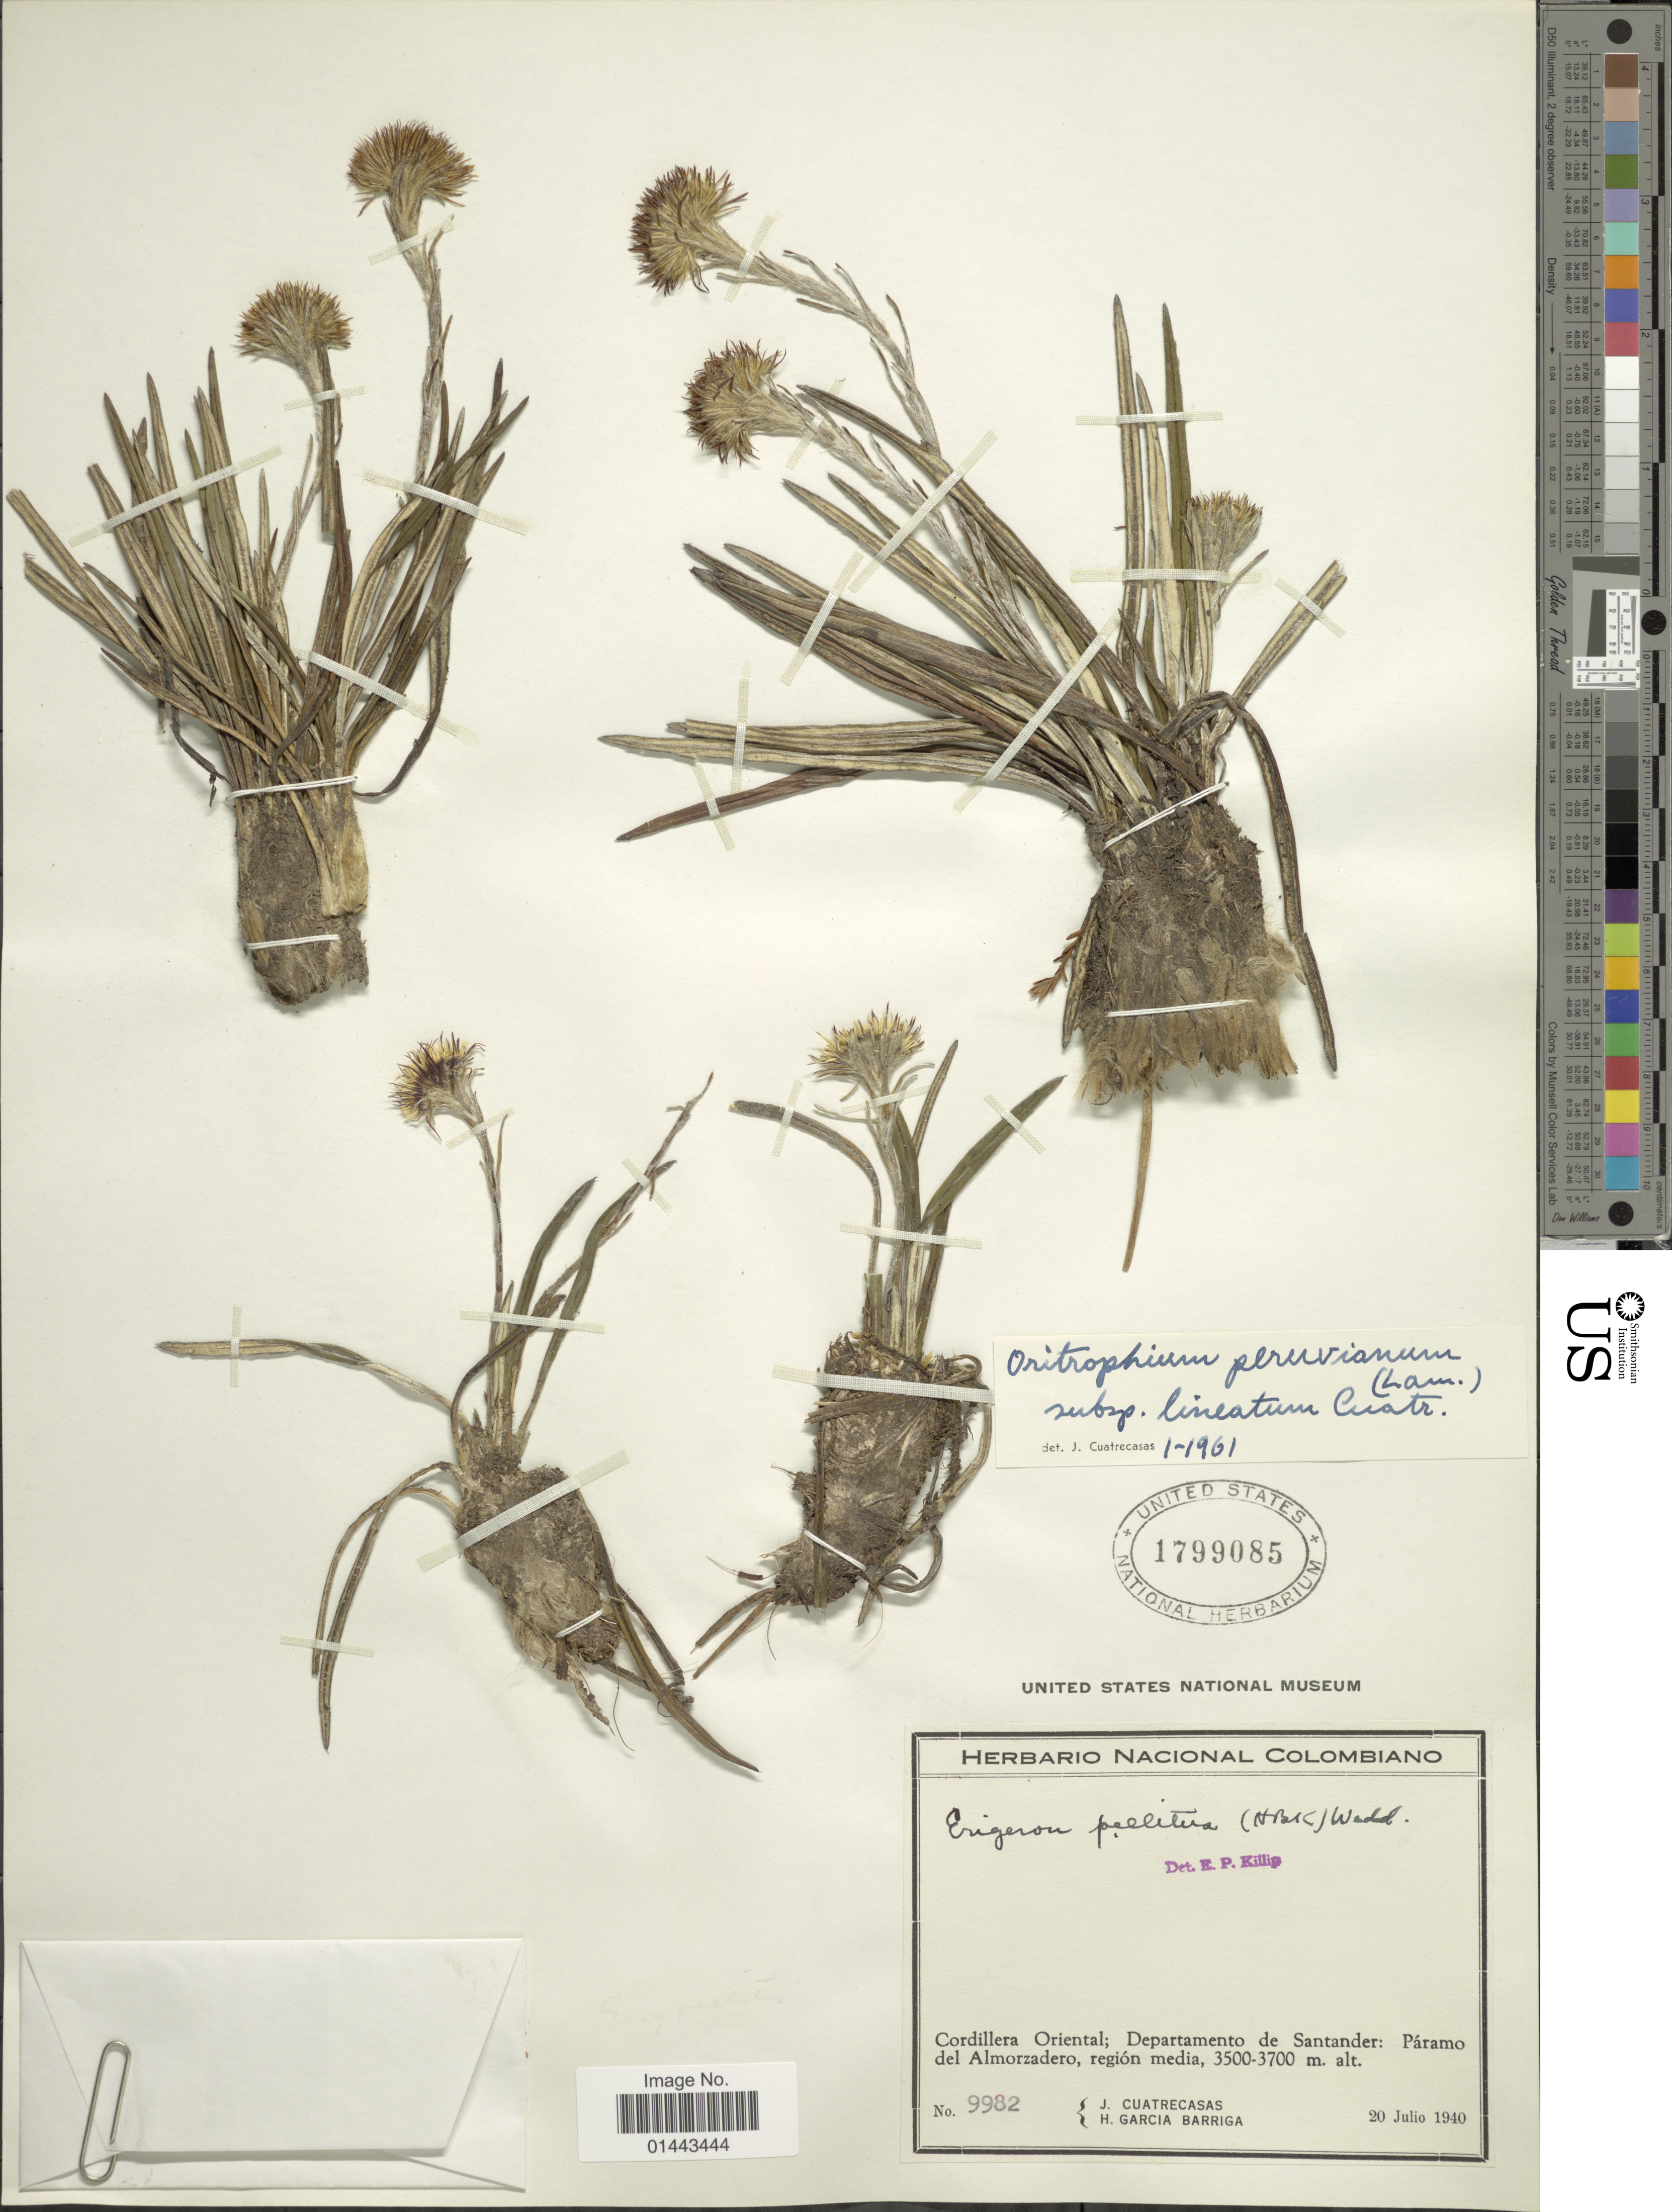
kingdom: Plantae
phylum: Tracheophyta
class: Magnoliopsida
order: Asterales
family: Asteraceae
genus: Oritrophium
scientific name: Oritrophium peruvianum subsp. lineatum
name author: (Cuatrec.) Cuatrec.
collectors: J. Cuatrecasas & H. García Barriga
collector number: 9982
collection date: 1940-07-20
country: Colombia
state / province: Santander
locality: Cordillera Oriental: Departamento de Santander: Paramo del Almorzadero, region media.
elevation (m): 3500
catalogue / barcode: US 1799085